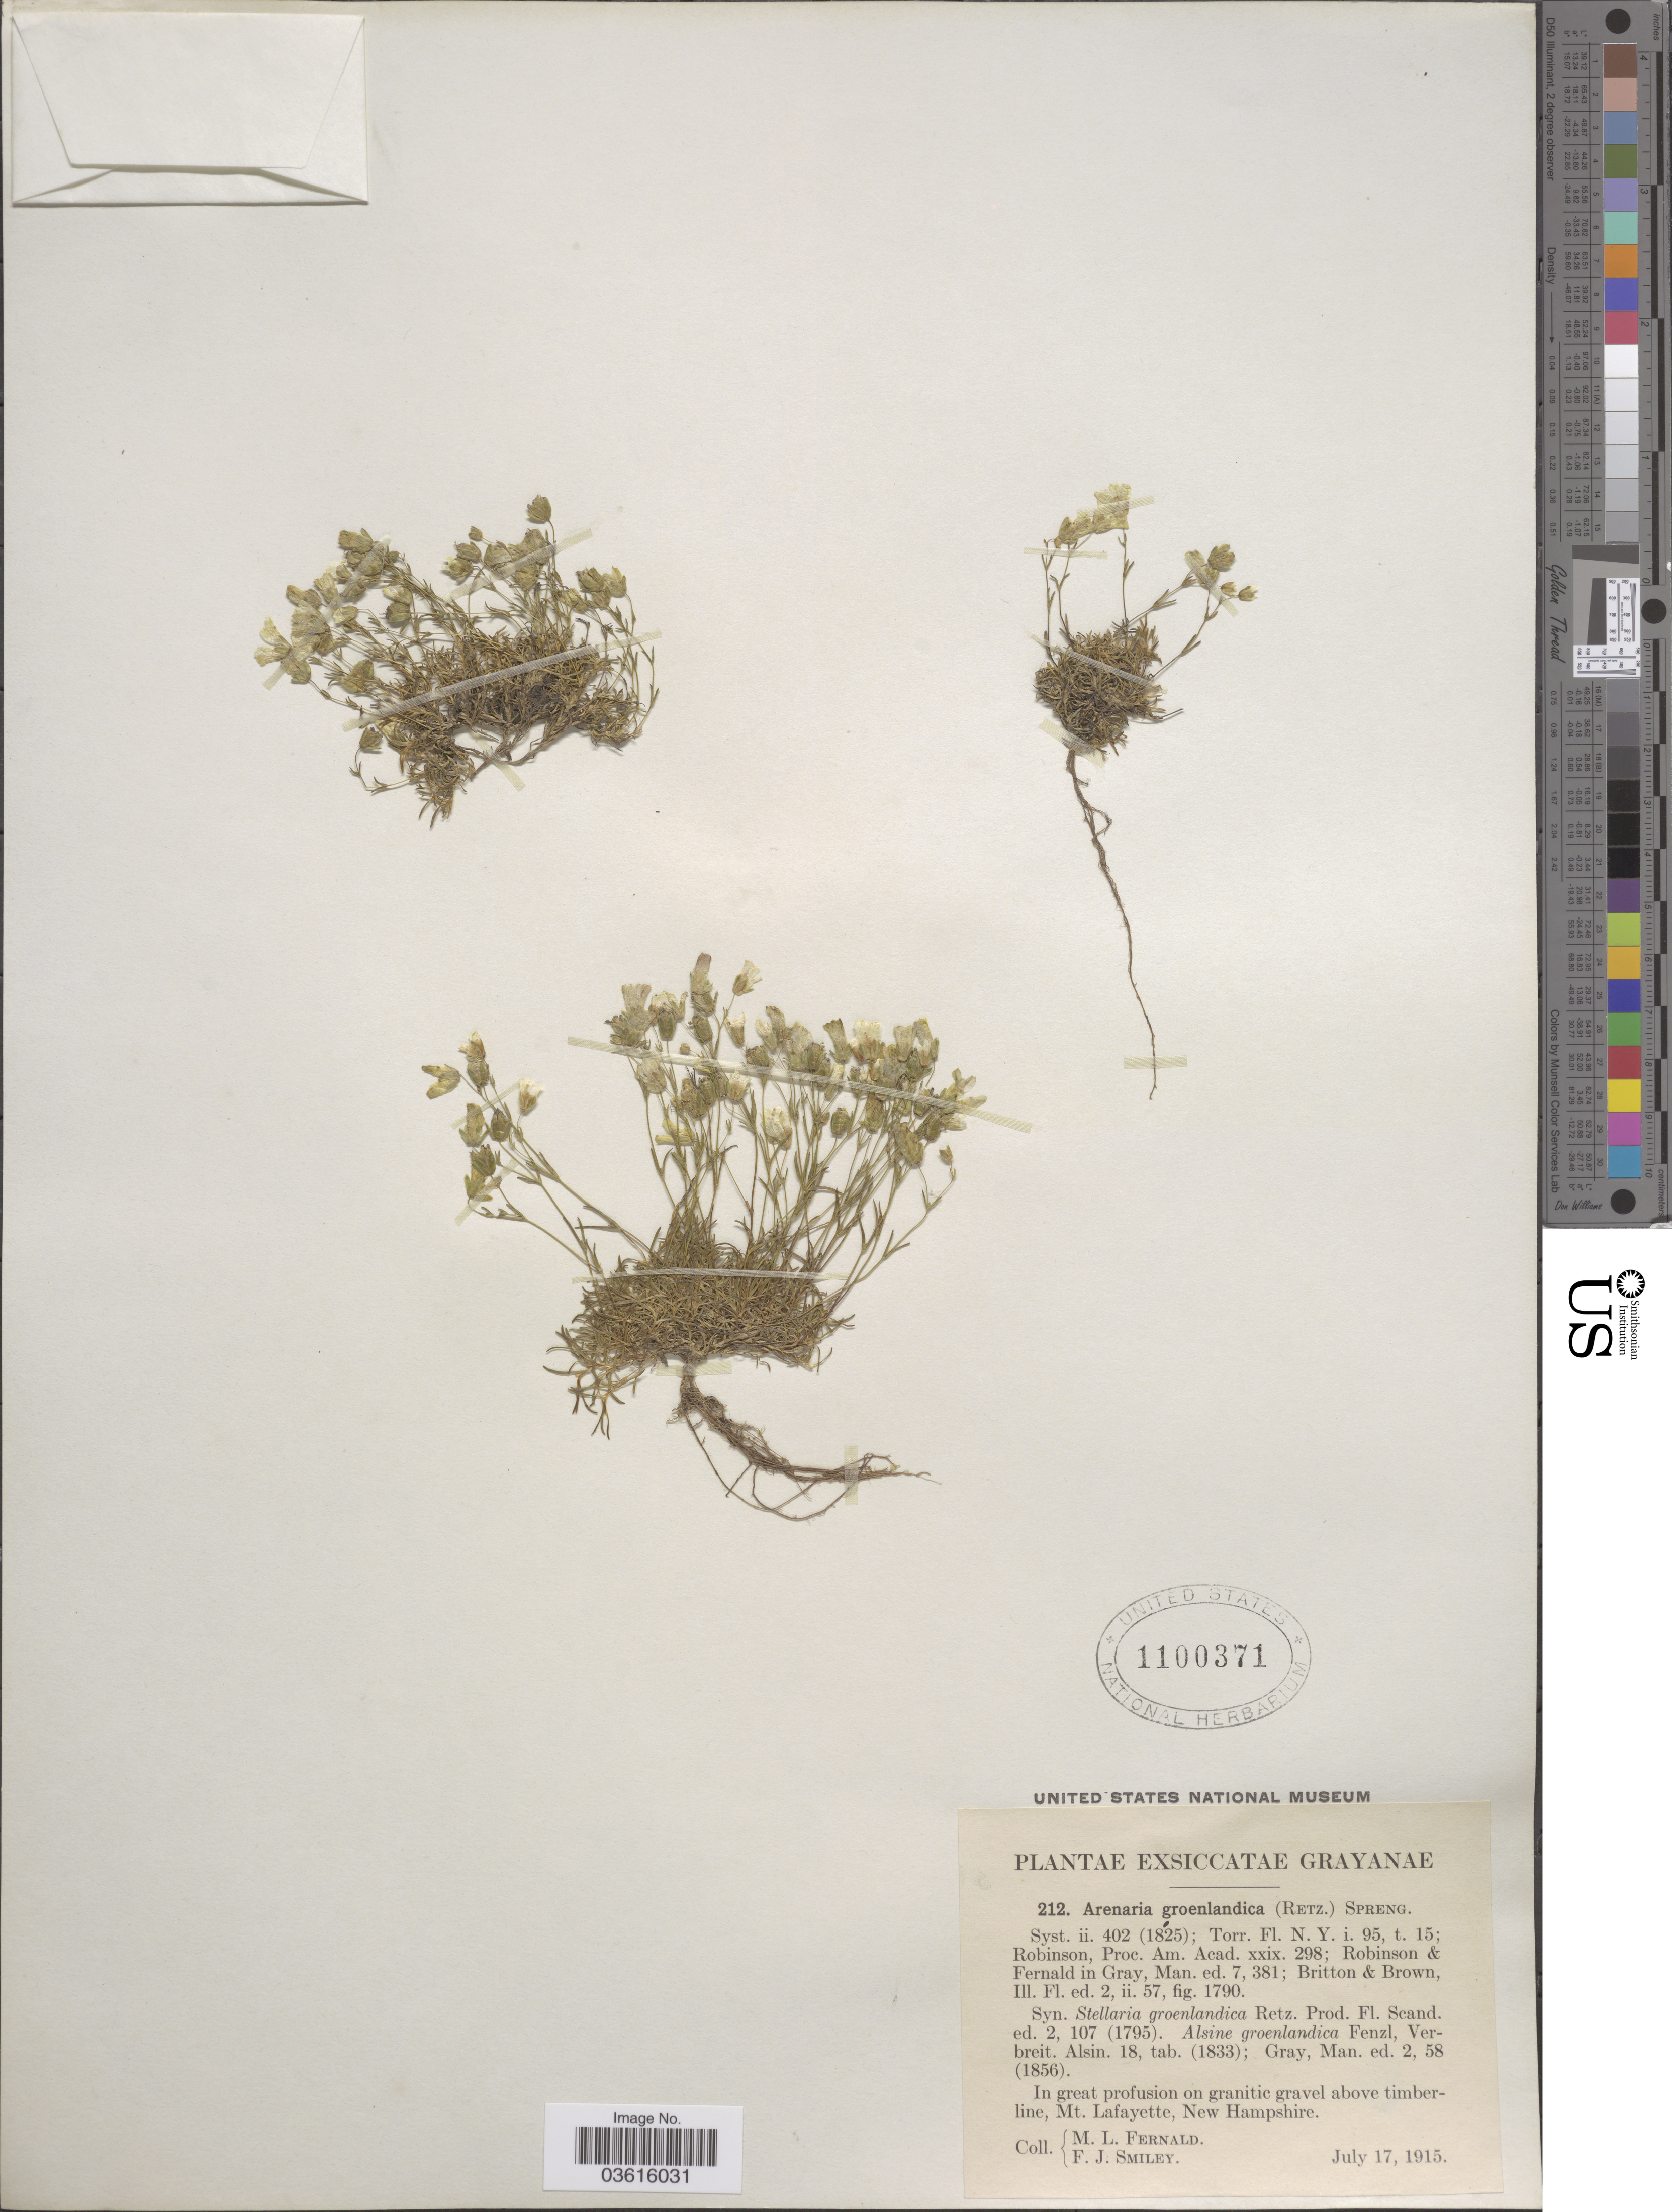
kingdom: Plantae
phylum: Tracheophyta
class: Magnoliopsida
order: Caryophyllales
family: Caryophyllaceae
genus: Minuartia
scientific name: Minuartia groenlandica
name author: (Retz.) Ostenf.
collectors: M. L. Fernald & F. Smiley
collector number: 212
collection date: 1915-07-17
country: United States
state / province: New Hampshire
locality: Above timberline, Mt. Lafayette.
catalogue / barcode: US 1100371